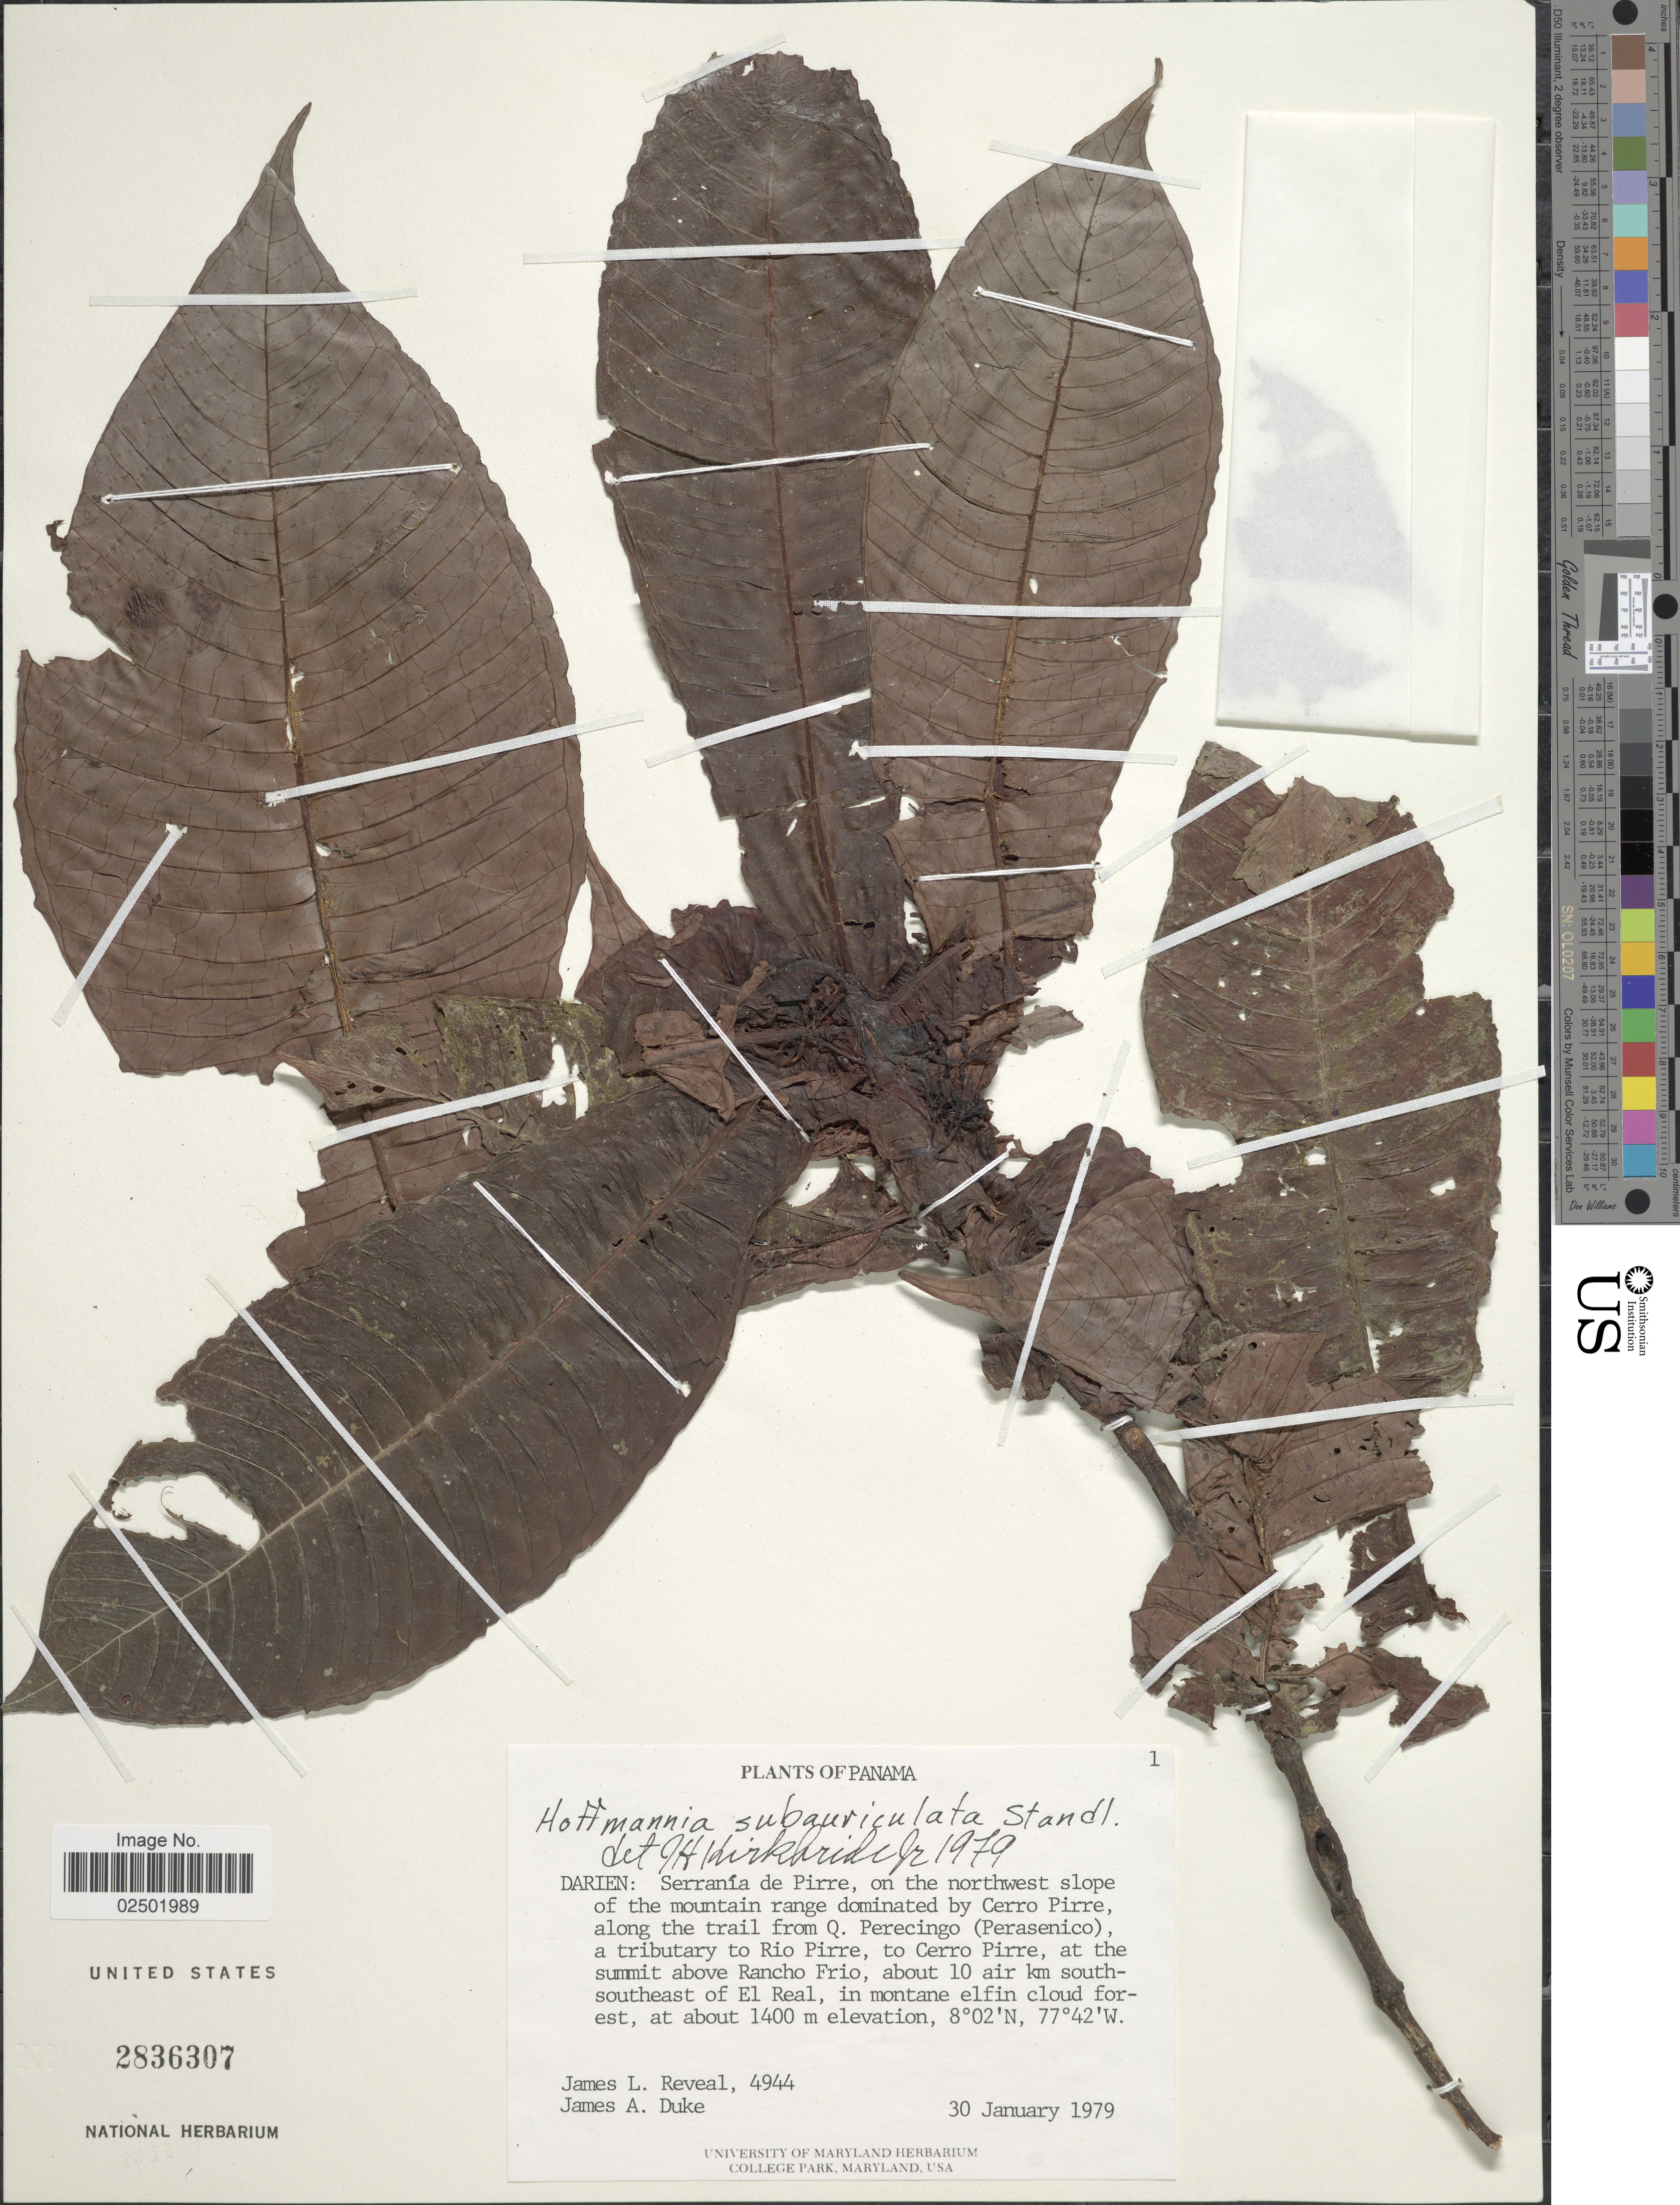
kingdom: Plantae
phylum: Tracheophyta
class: Magnoliopsida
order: Gentianales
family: Rubiaceae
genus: Hoffmannia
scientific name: Hoffmannia subauriculata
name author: Standl.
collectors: J. L. Reveal & J. A. Duke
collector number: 4944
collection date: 1979-01-30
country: Panama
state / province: Darién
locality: Darien: Serrania de Pirre, on the northwest slope of the mountain range dominated by Cerro Pirre, along the trail from Q. Perecingo (Perasenico), a tributary to Rio Pirre, o Cerro Pirre, at the summit above Rancho Frio, about 10 air km south-southeast of El Real, in montane elfin cloud forest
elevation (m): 1400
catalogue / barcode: US 2836307